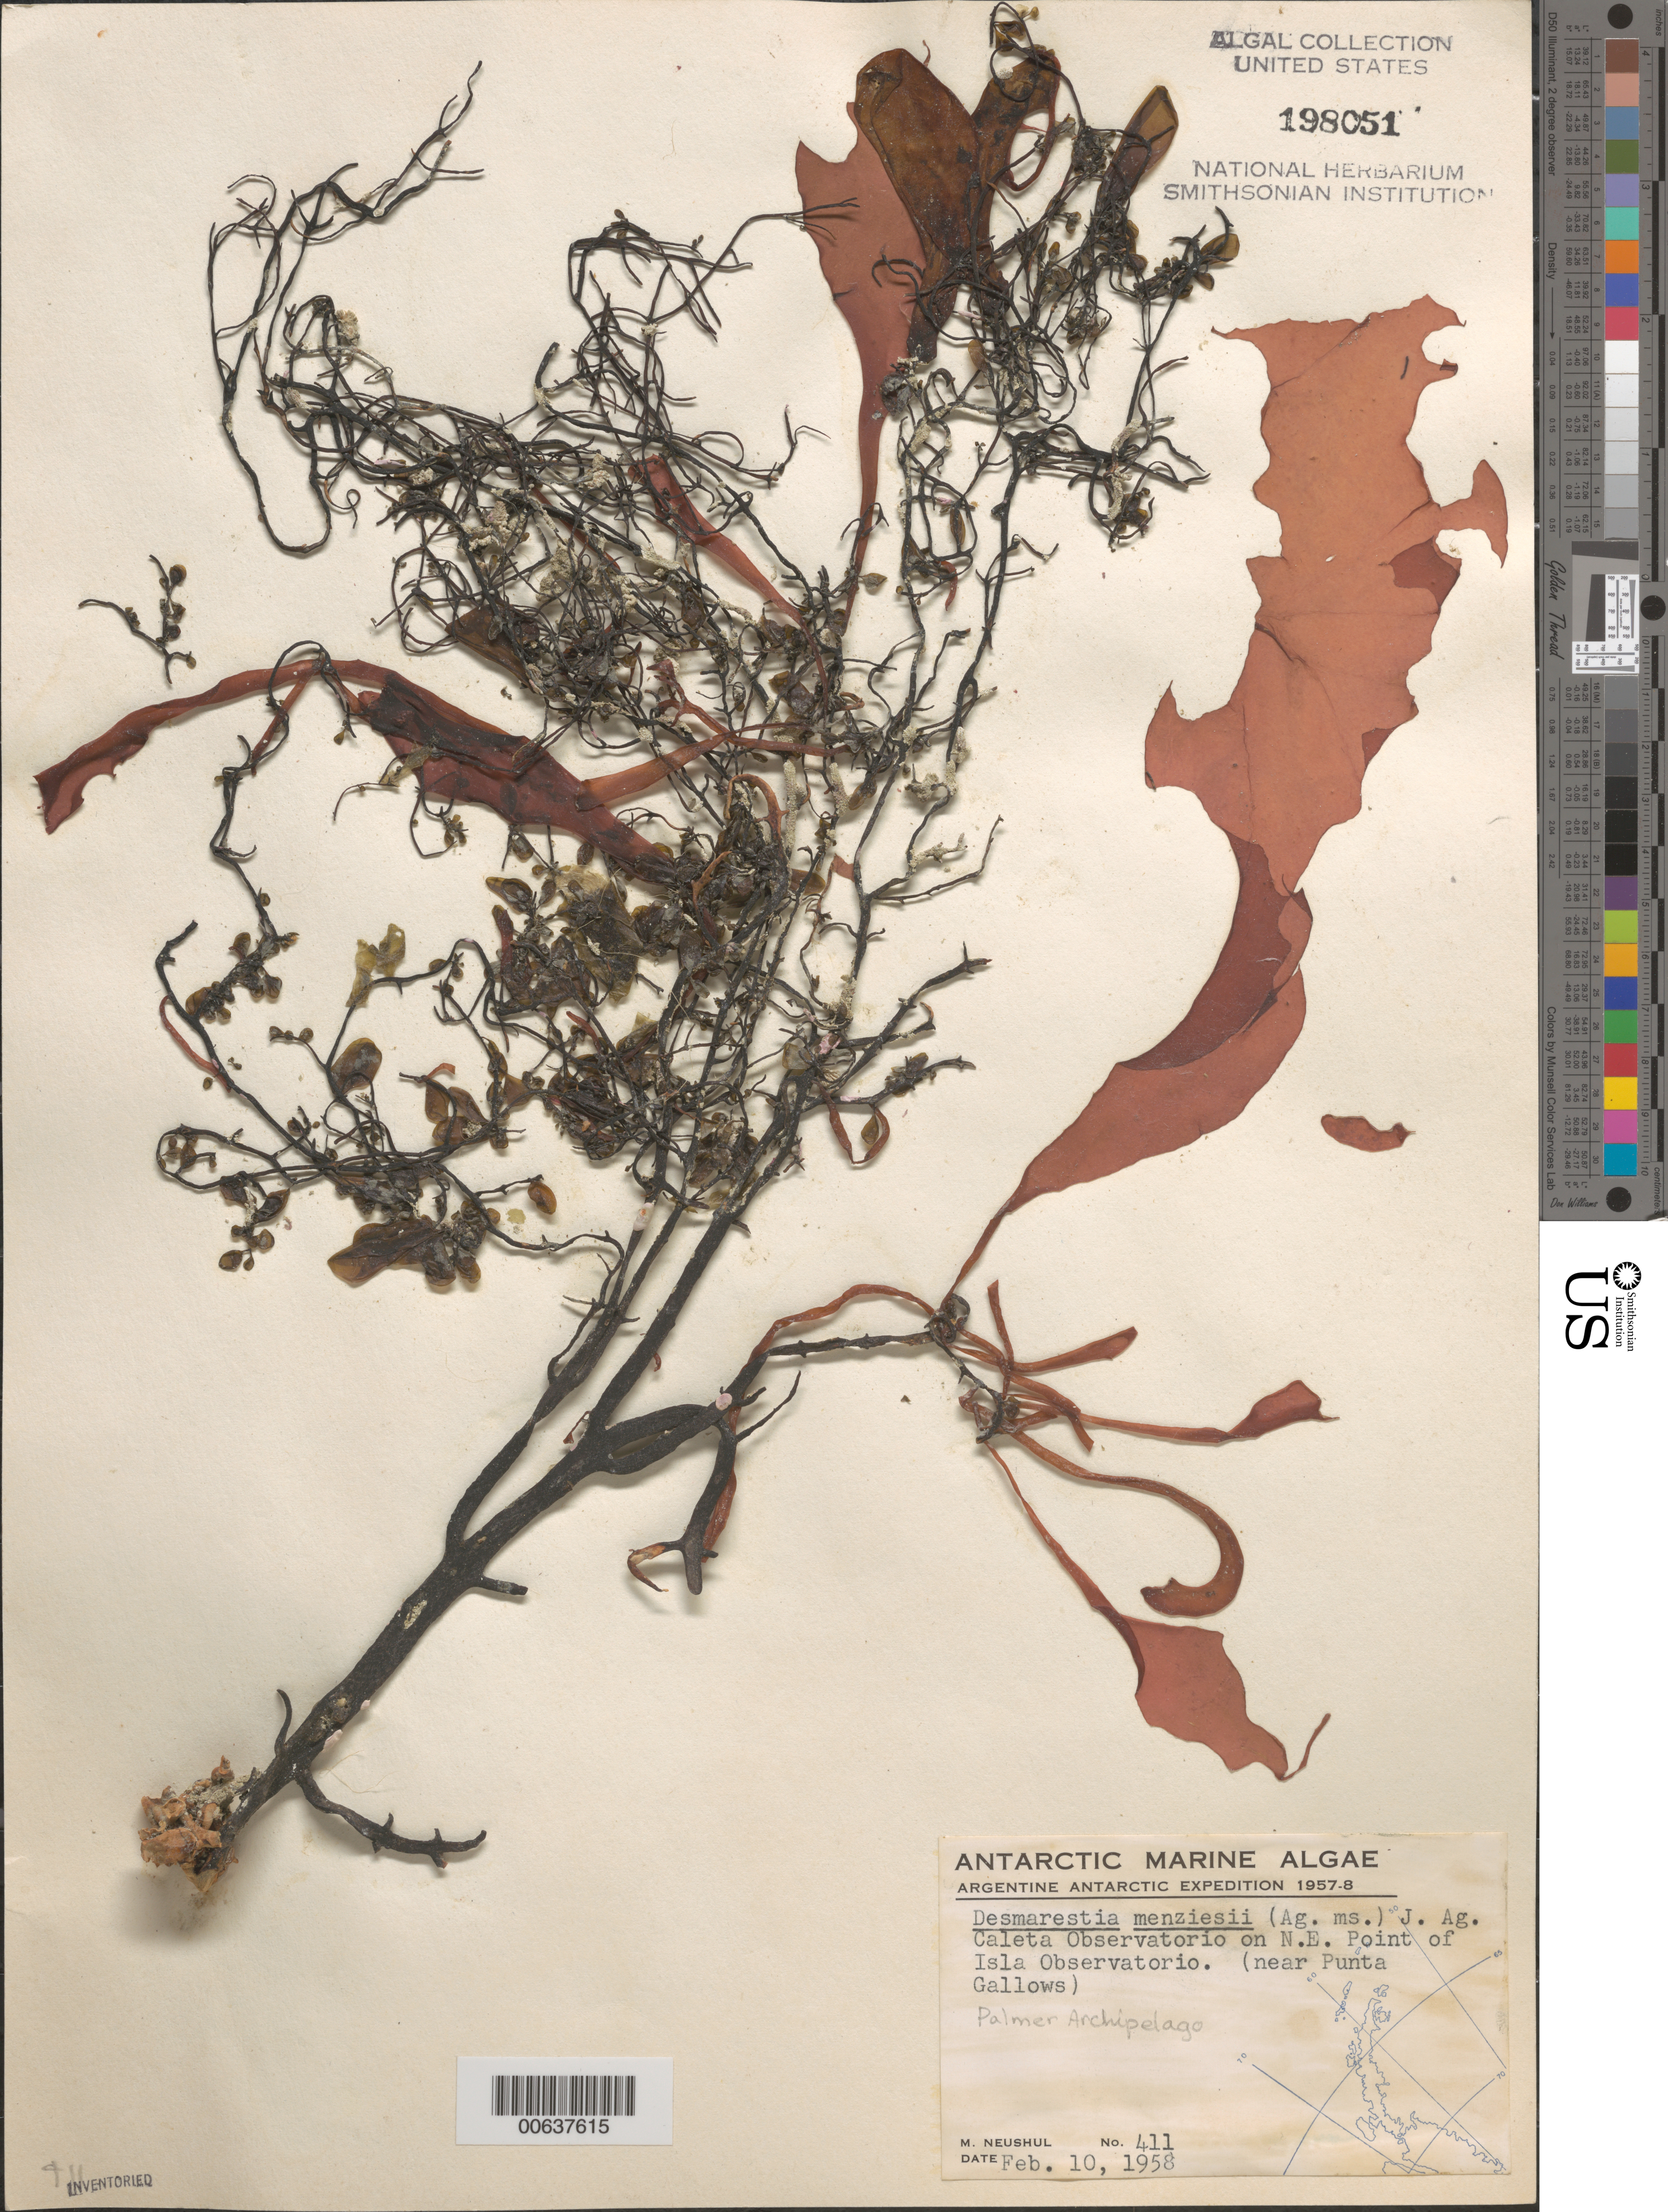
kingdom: Chromista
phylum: Ochrophyta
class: Phaeophyceae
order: Desmarestiales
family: Desmarestiaceae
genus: Desmarestia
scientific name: Desmarestia menziesii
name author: J. Agardh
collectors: M. Neushul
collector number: Neushul 411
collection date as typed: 10 Feb 1958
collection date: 1958-02-10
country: Argentina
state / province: Tierra del Fuego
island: Isla Observatorio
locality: Caleta Observatorio, near Punta Gallows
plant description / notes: Argentine Antarctic Expedition, 1957-1958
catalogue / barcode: US 198051